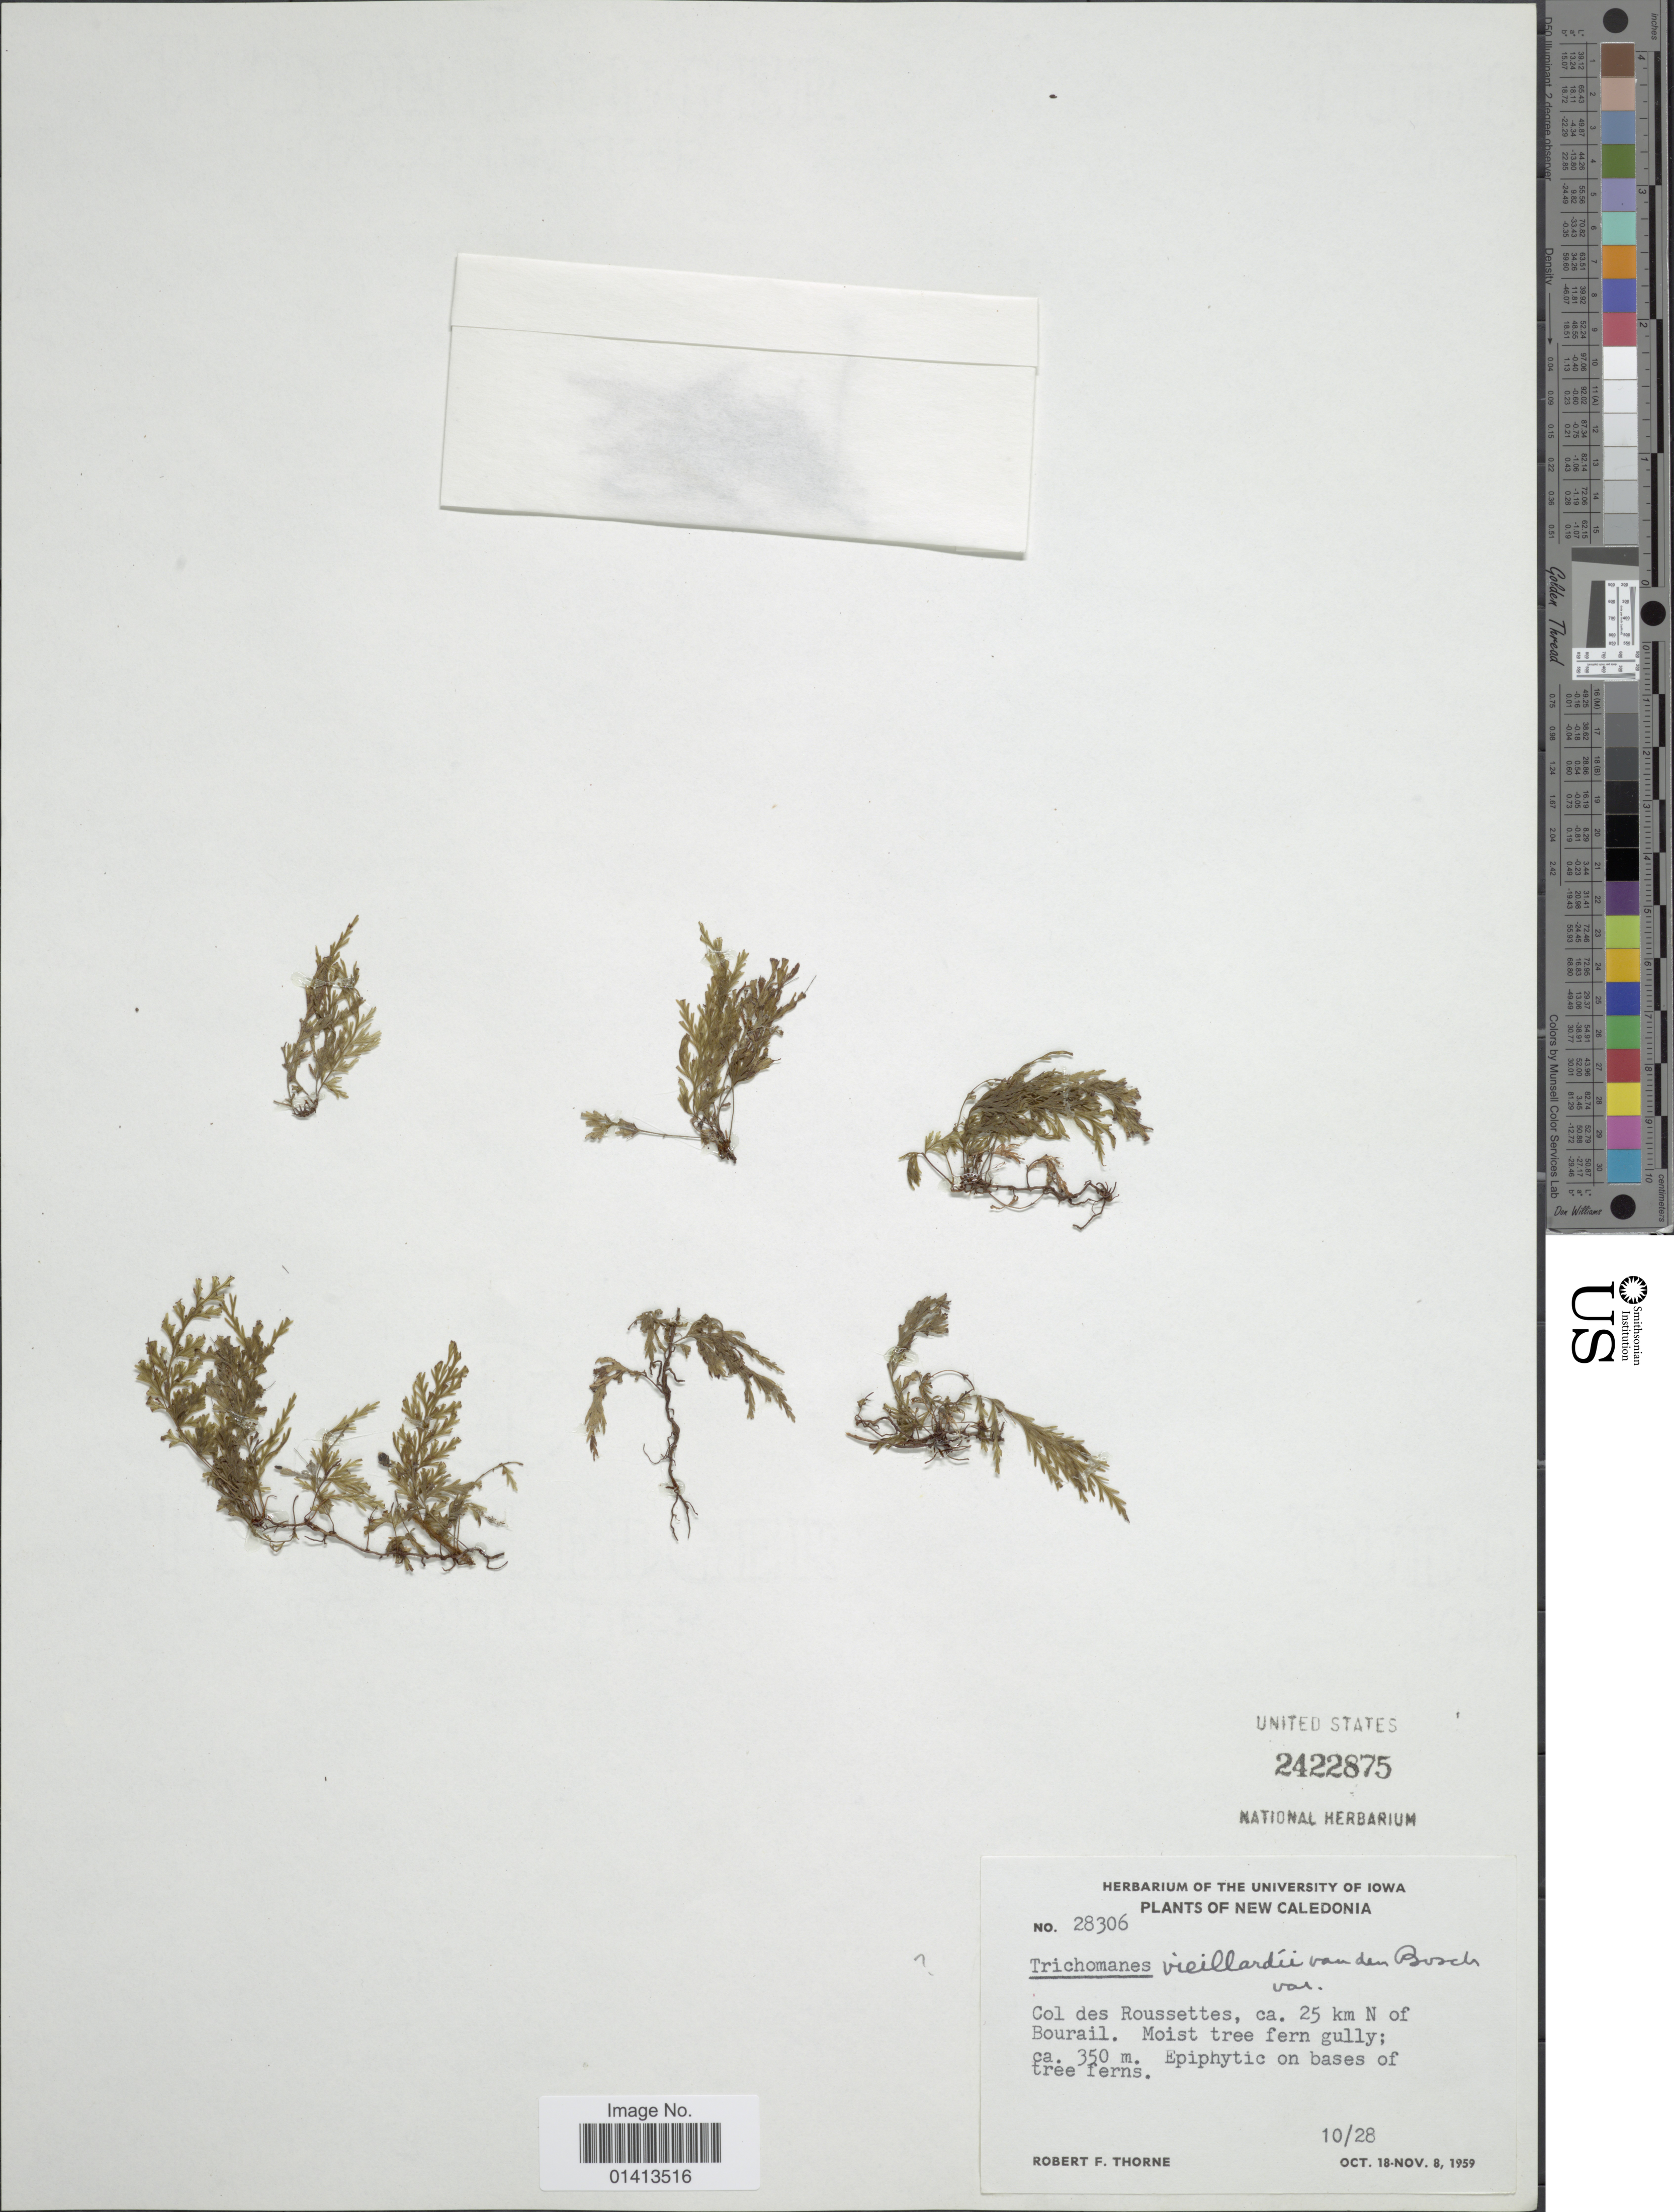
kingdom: Plantae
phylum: Tracheophyta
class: Polypodiopsida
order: Hymenophyllales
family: Hymenophyllaceae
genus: Crepidomanes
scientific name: Crepidomanes sp.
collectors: R. F. Thorne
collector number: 28306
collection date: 1959-10-28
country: New Caledonia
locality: Col des Roussettes, ca 25 km N of Bourail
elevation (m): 350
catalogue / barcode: US 2422875